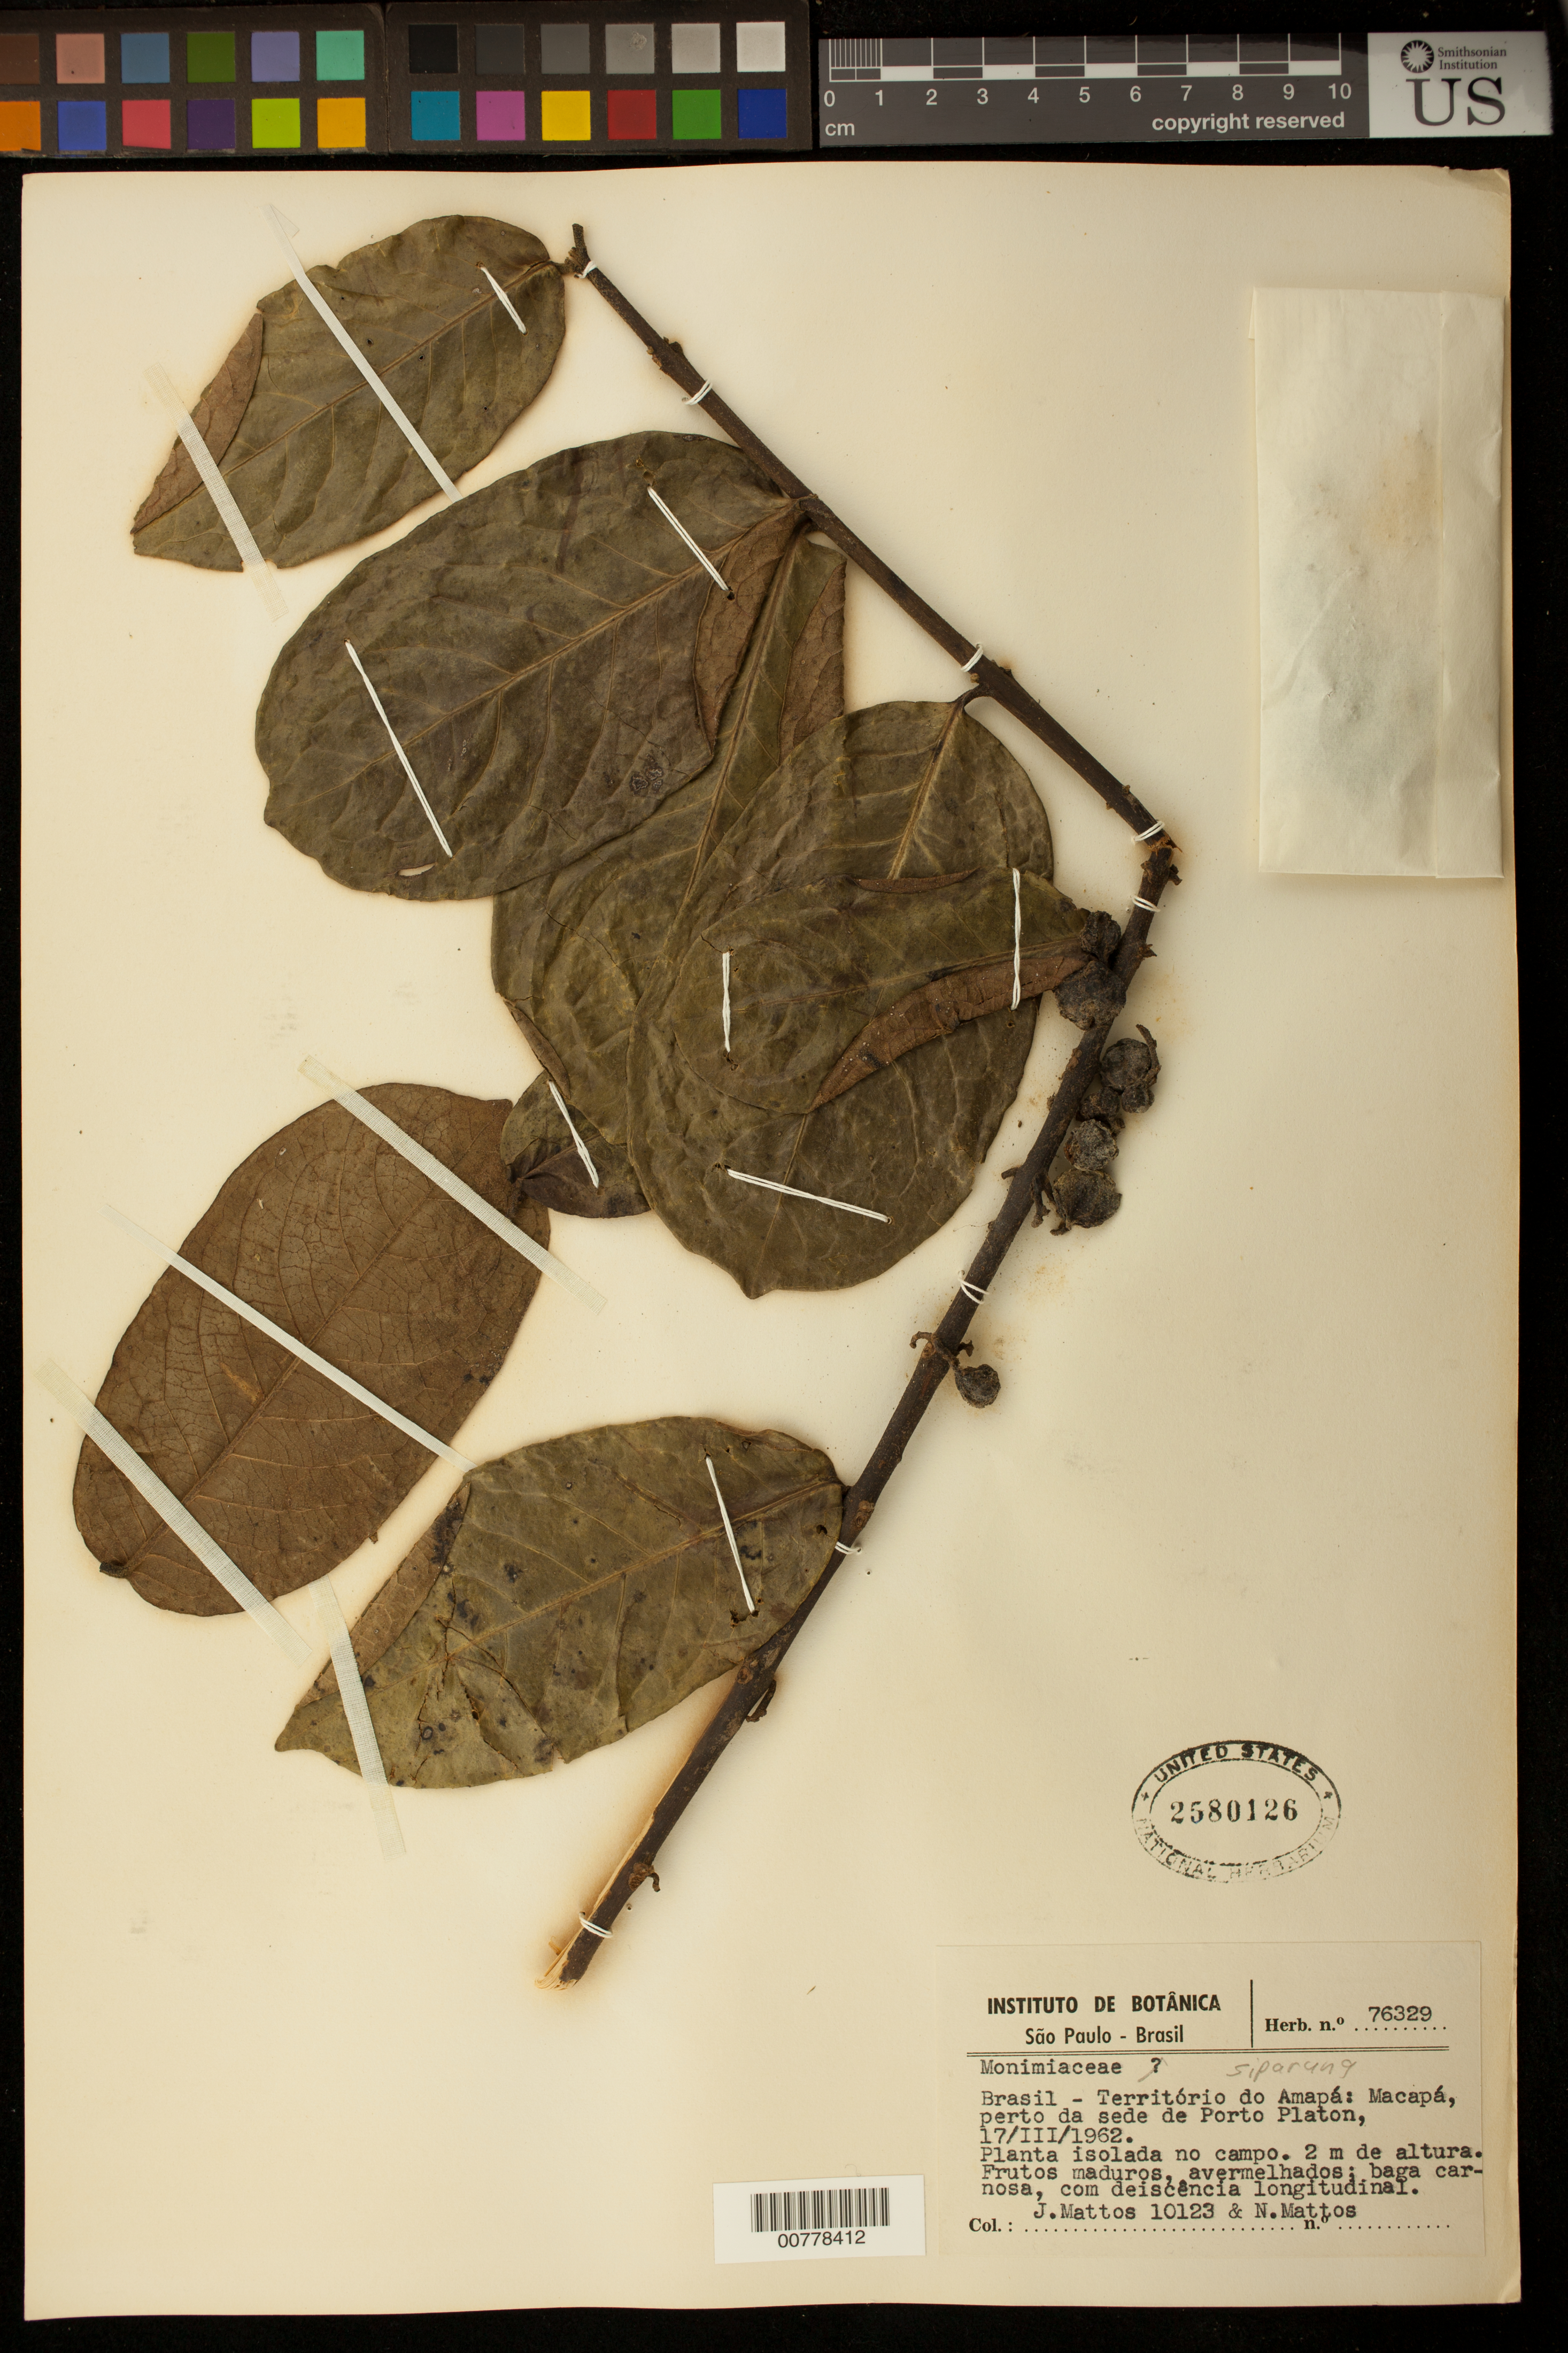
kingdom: Plantae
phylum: Tracheophyta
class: Magnoliopsida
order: Laurales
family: Siparunaceae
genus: Siparuna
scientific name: Siparuna guianensis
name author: Aubl.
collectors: J. R. de Mattos & N. F. Mattos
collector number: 10123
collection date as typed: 17-Mar-62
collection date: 1962-03-17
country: Brazil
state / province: Amapá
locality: Macapá; perto da sede de Porto Platon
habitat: Planta isolada no campo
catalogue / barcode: US 2580126